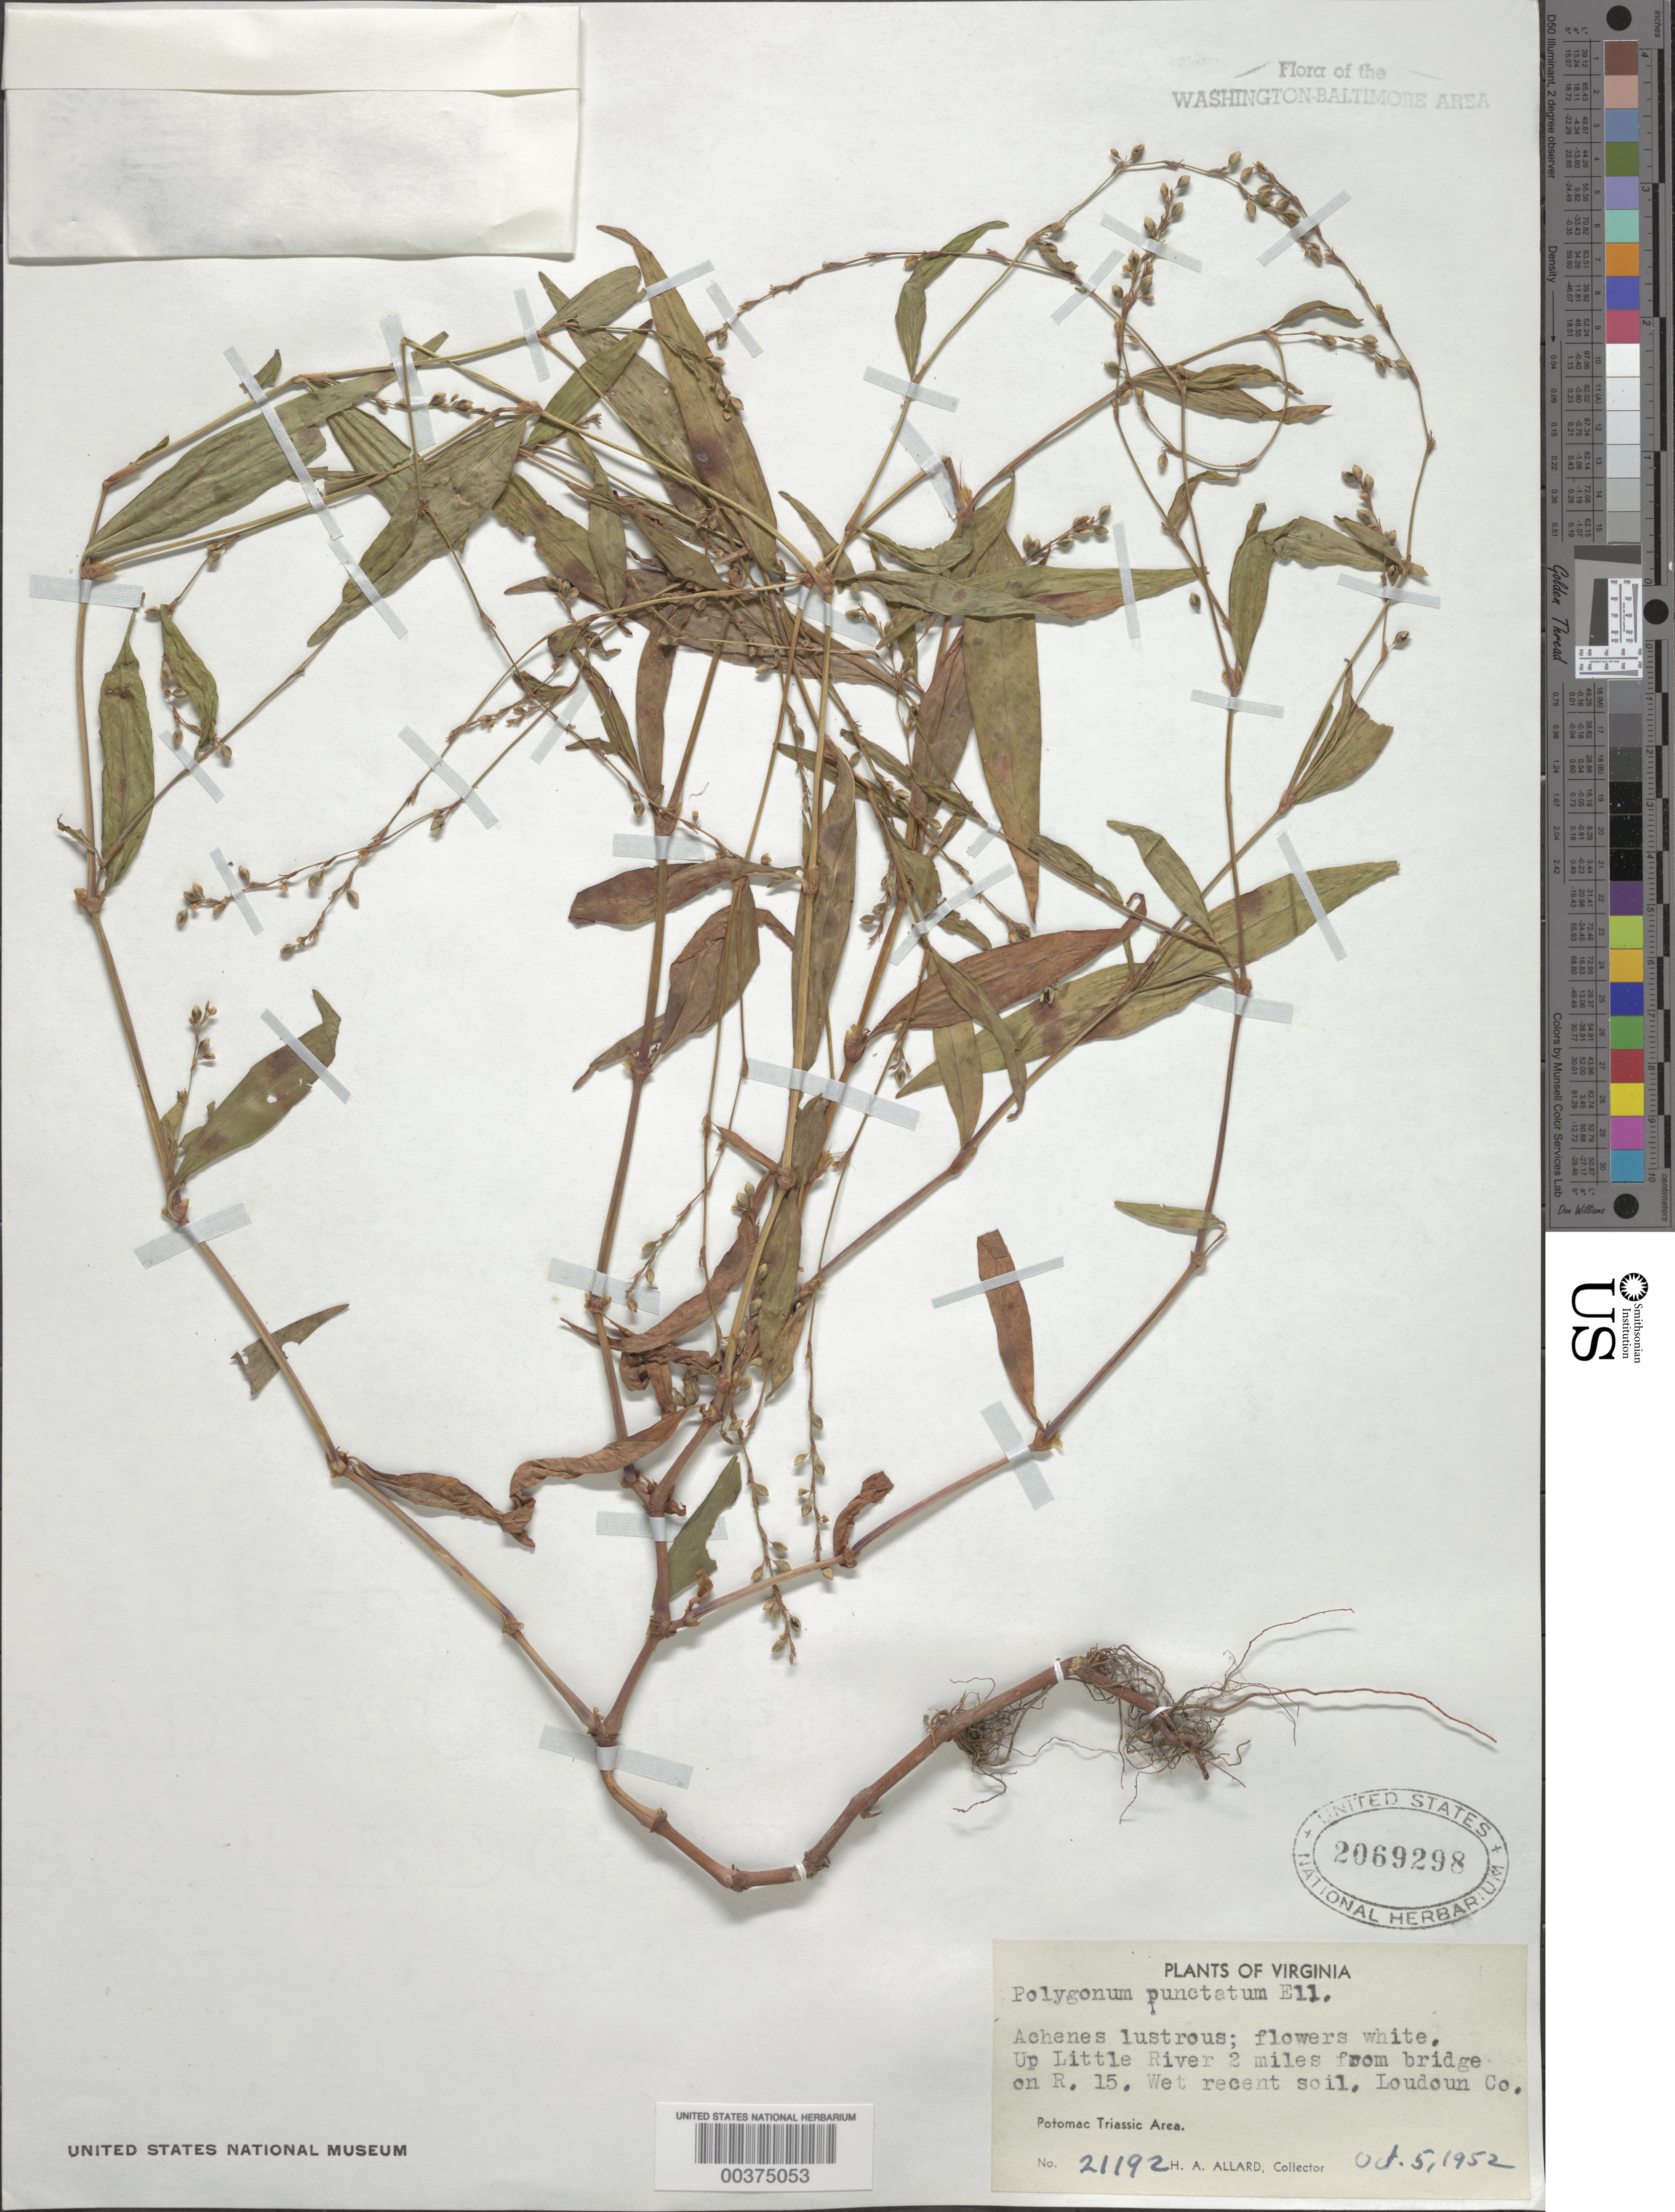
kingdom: Plantae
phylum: Tracheophyta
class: Magnoliopsida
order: Caryophyllales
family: Polygonaceae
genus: Persicaria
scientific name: Persicaria punctata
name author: (Elliott) Small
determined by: Atha, D. E.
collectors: H. A. Allard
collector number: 21192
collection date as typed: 05 Oct 1952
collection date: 1952-10-05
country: United States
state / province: Virginia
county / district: Loudoun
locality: Upstream from Route 15 on Little River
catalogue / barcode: US 2069298